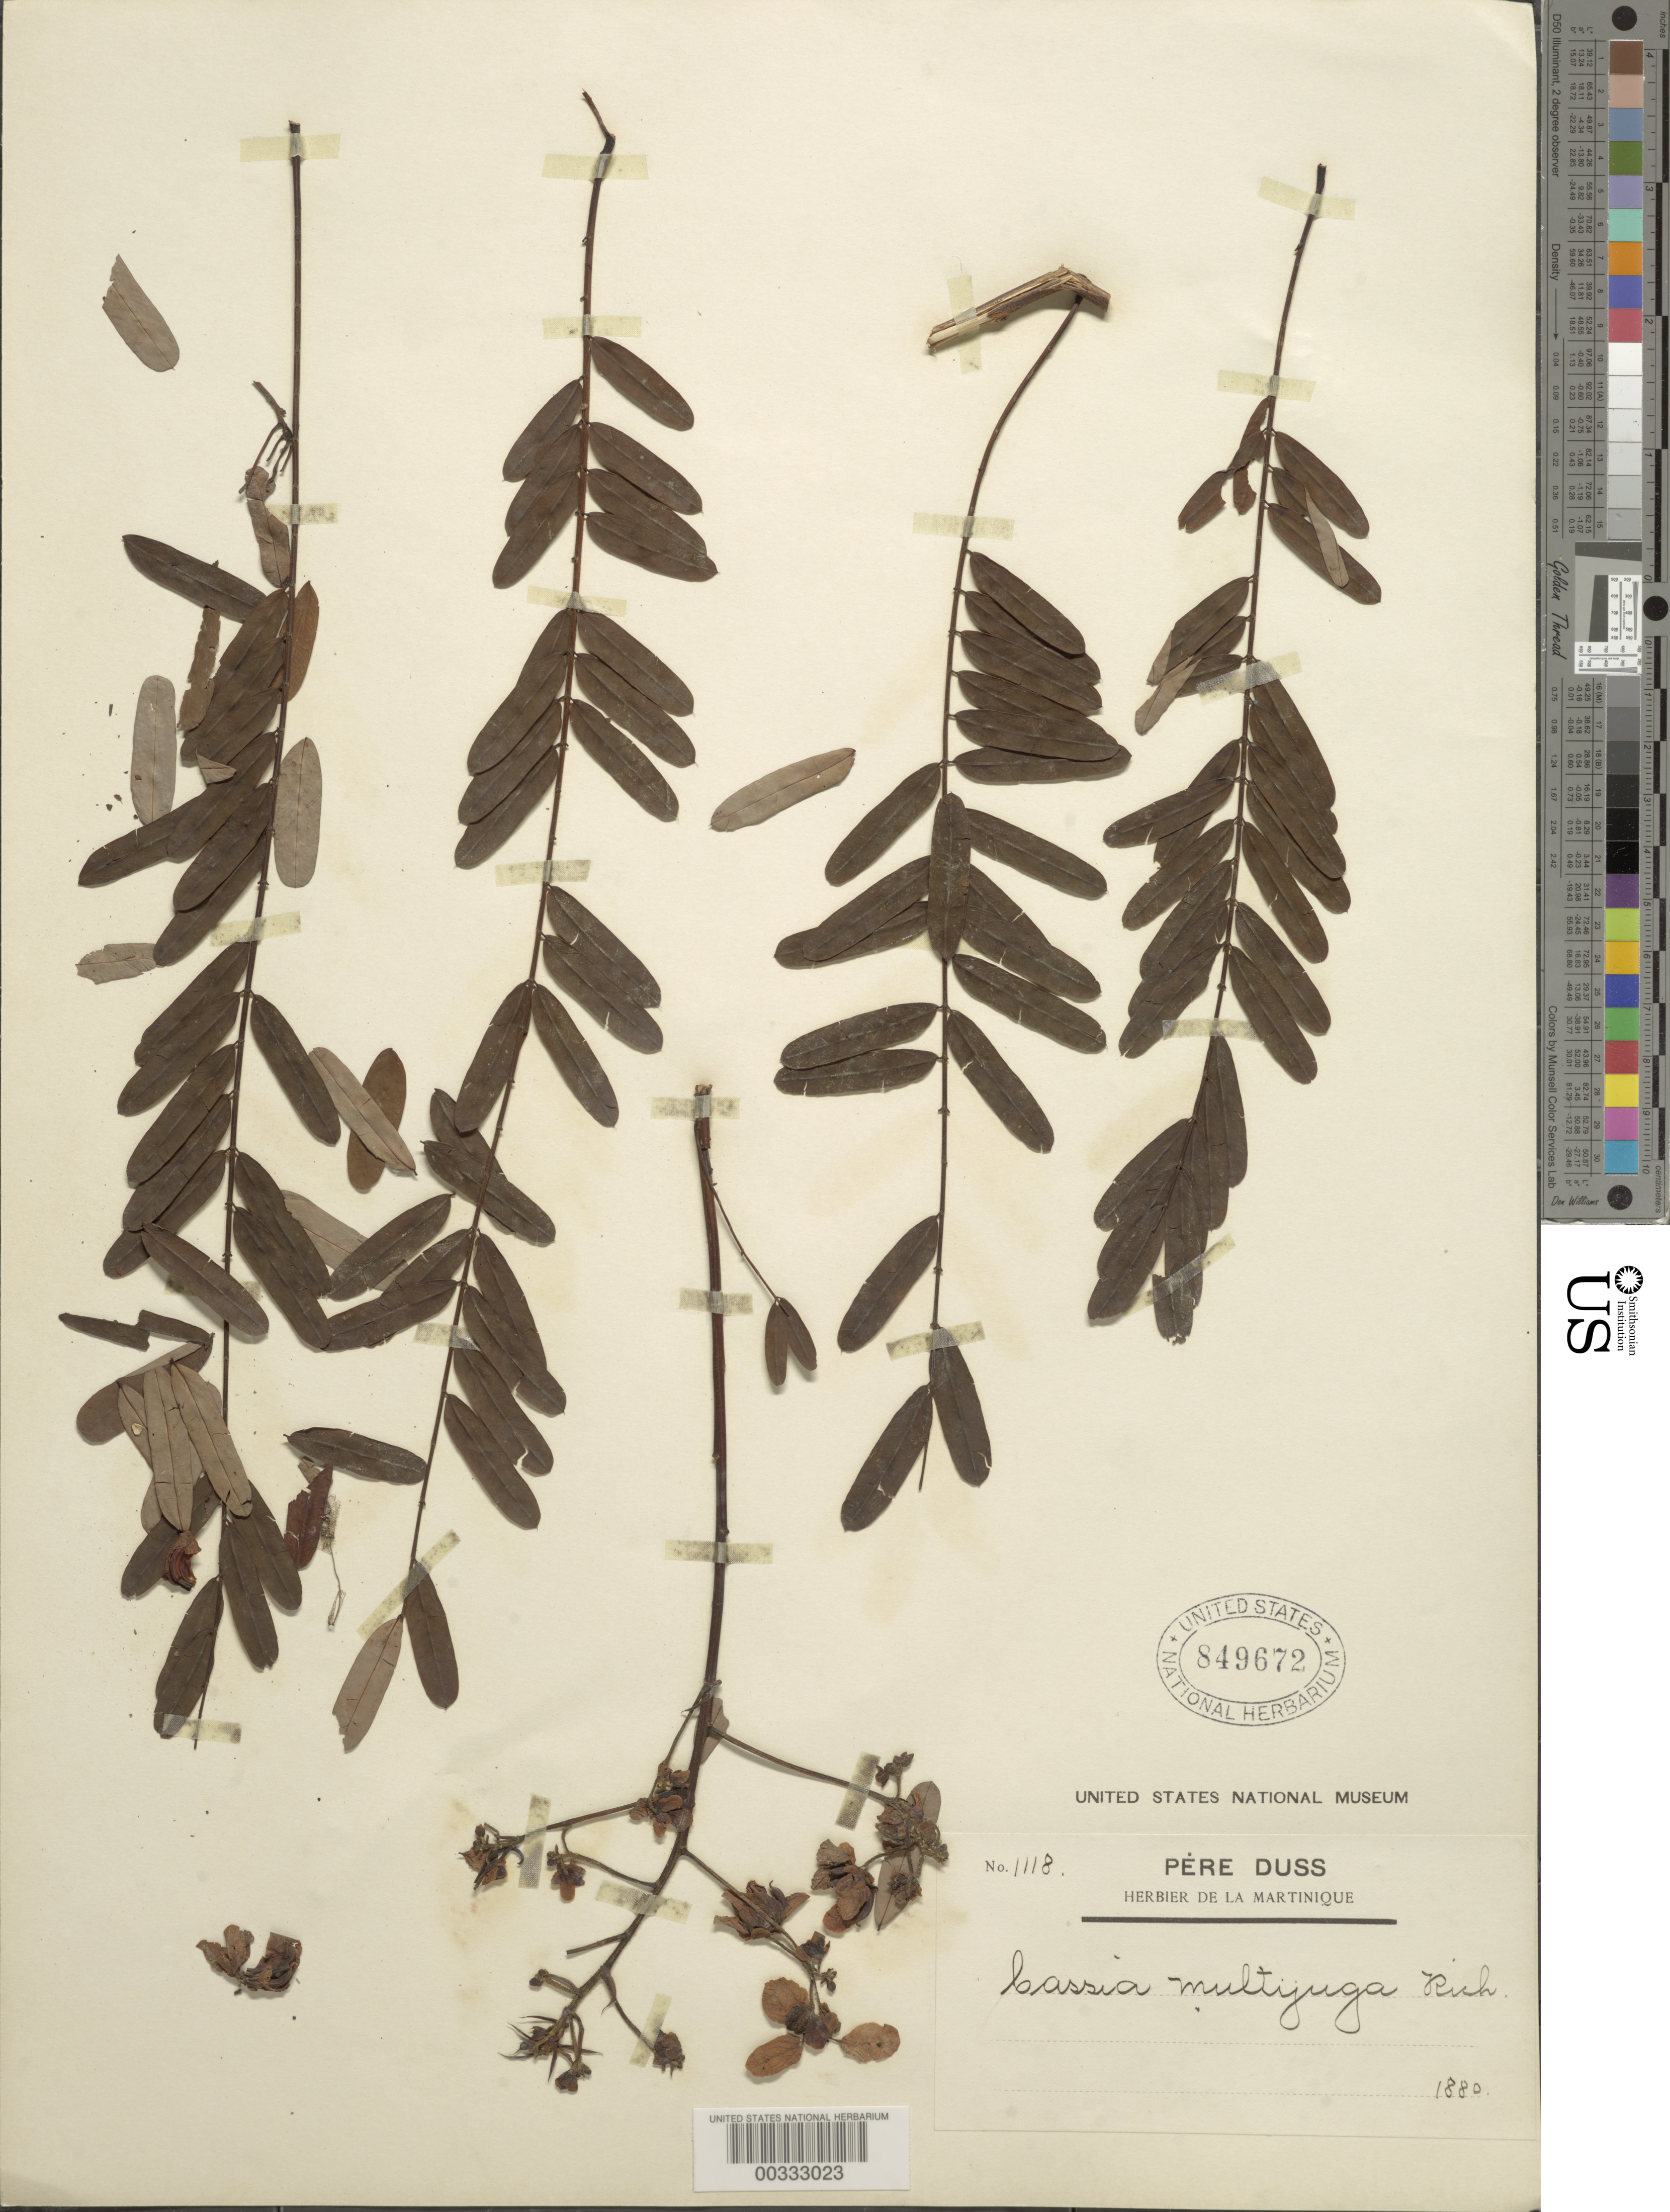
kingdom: Plantae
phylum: Tracheophyta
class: Magnoliopsida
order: Fabales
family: Fabaceae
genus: Senna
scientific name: Senna multijuga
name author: (Rich.) H.S. Irwin & Barneby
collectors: Père Duss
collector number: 1118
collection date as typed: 1880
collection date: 1880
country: Martinique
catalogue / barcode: US 849672